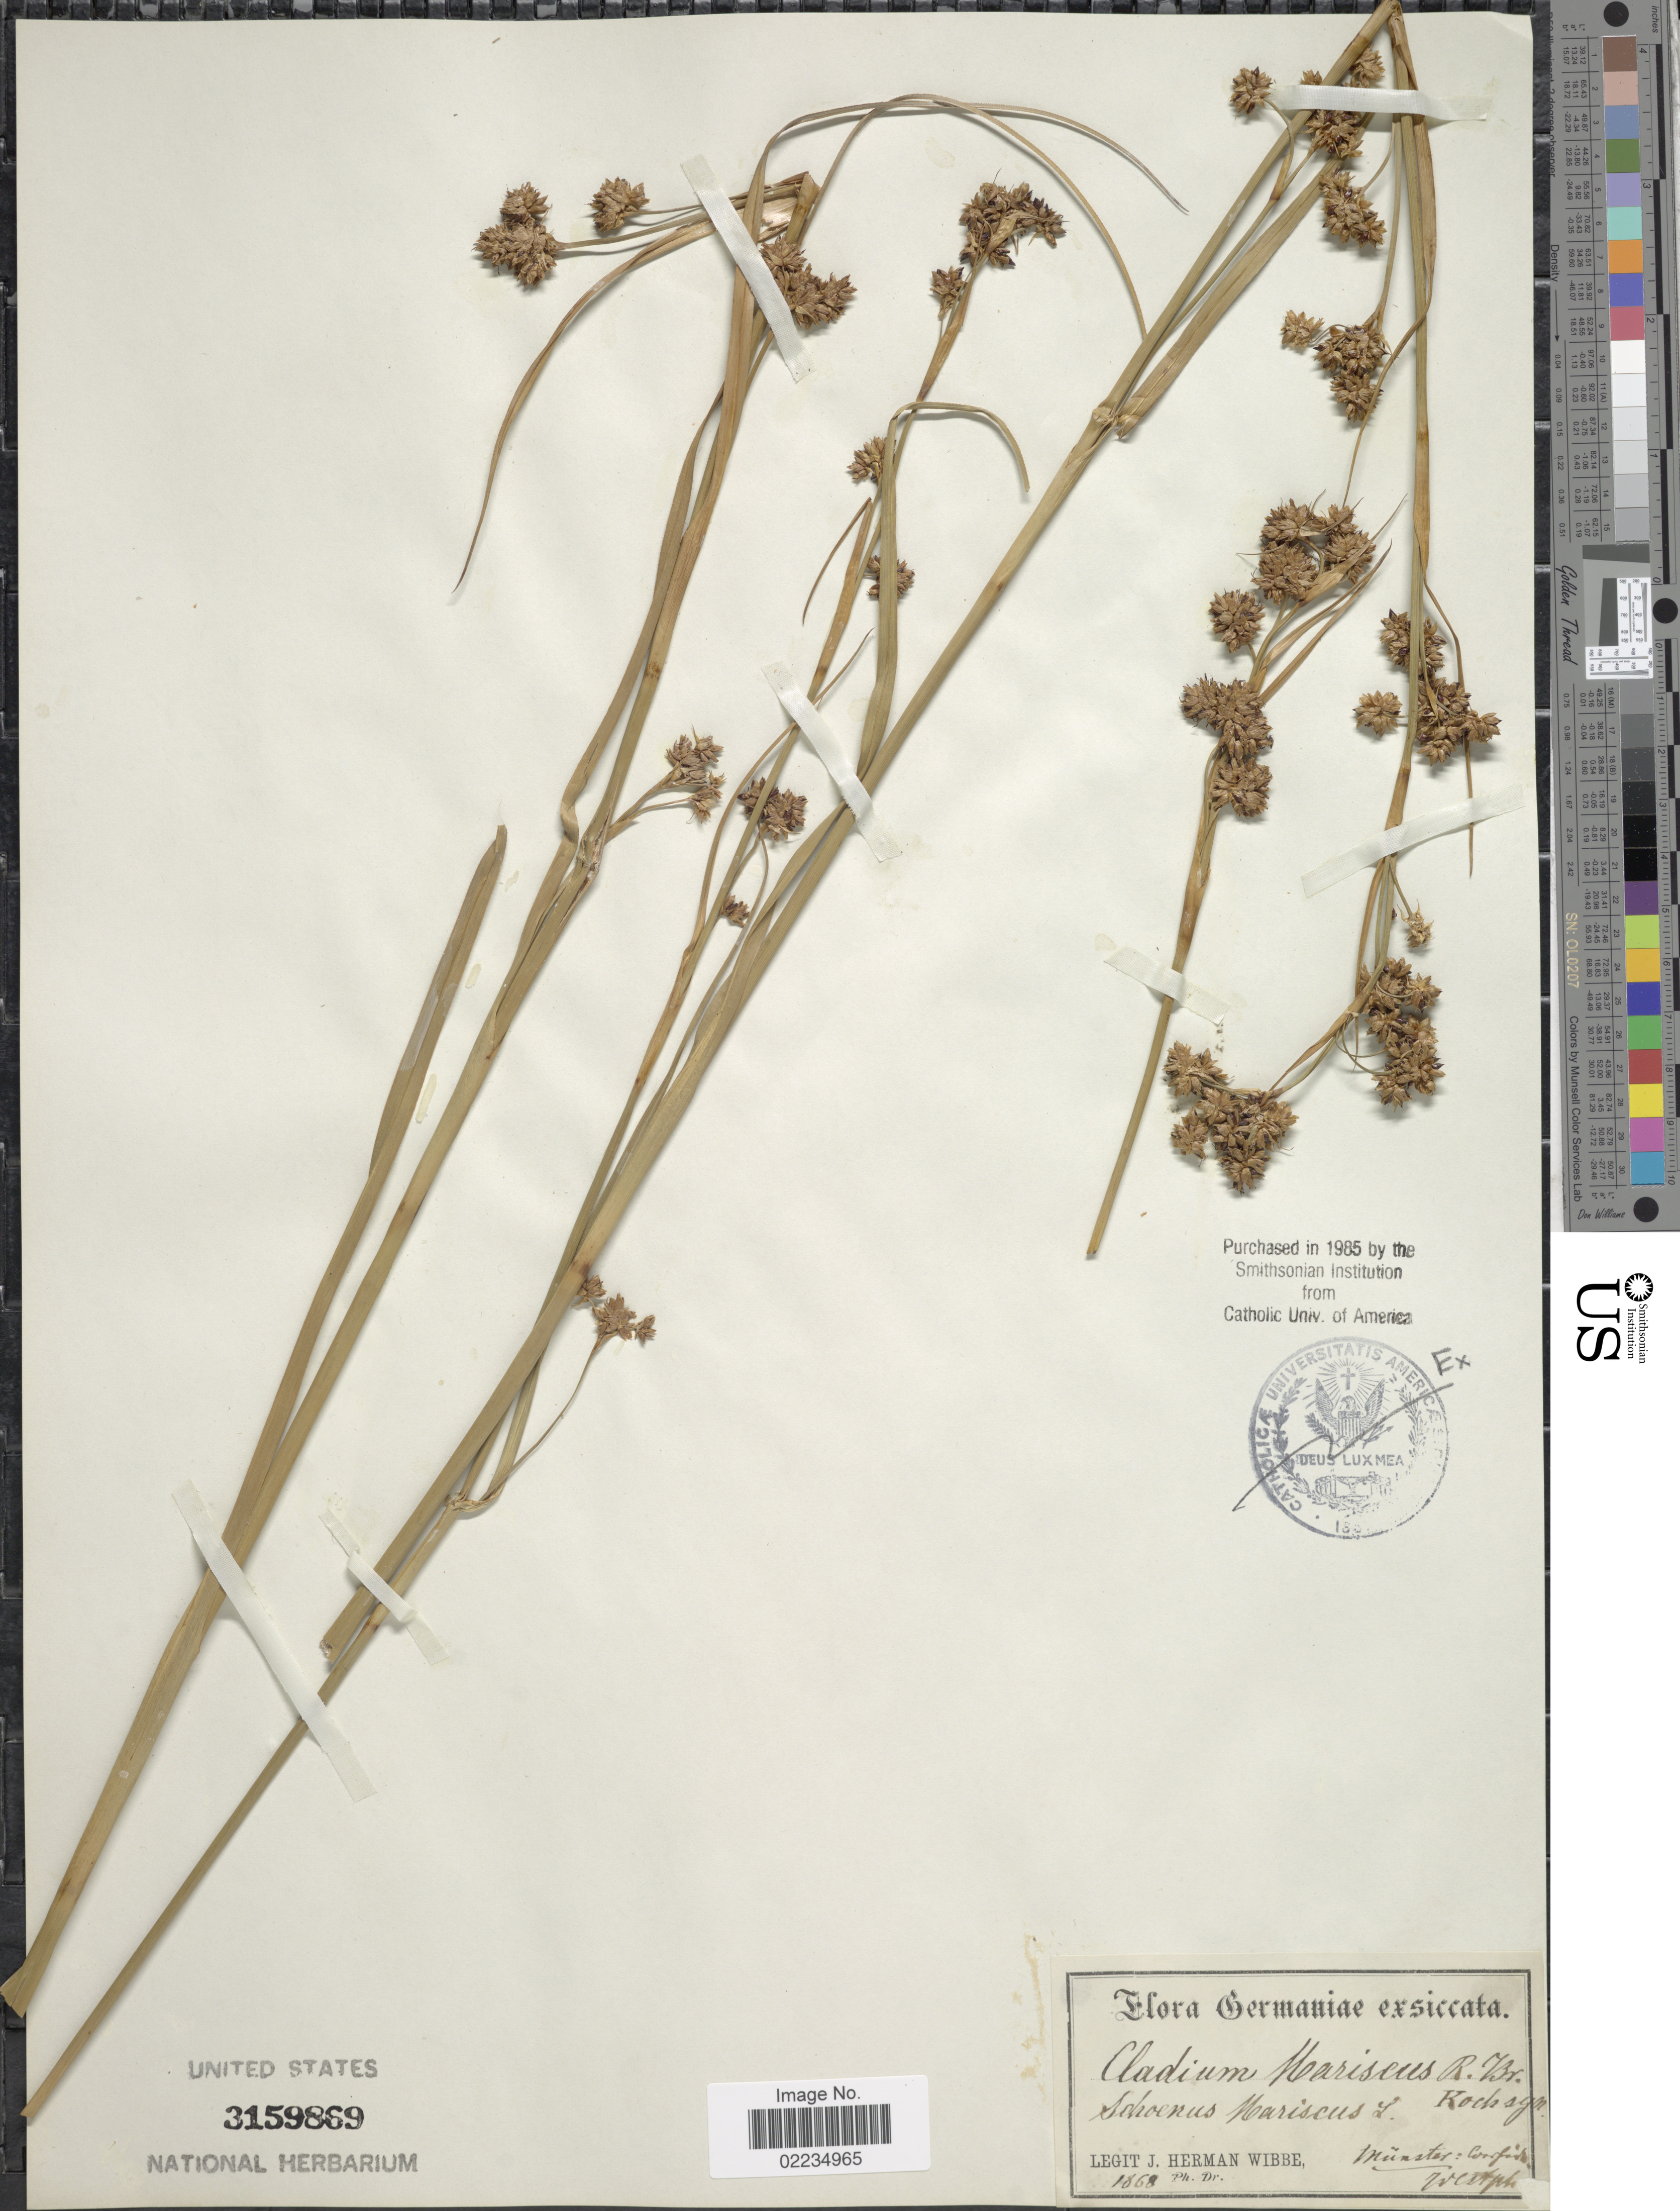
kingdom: Plantae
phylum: Tracheophyta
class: Liliopsida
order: Poales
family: Cyperaceae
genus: Cladium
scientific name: Cladium mariscus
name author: (L.) Pohl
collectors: J. Wibbe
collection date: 1868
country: Germany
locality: Munster: Corfis, Westuf [interpreted]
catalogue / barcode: US 3159869